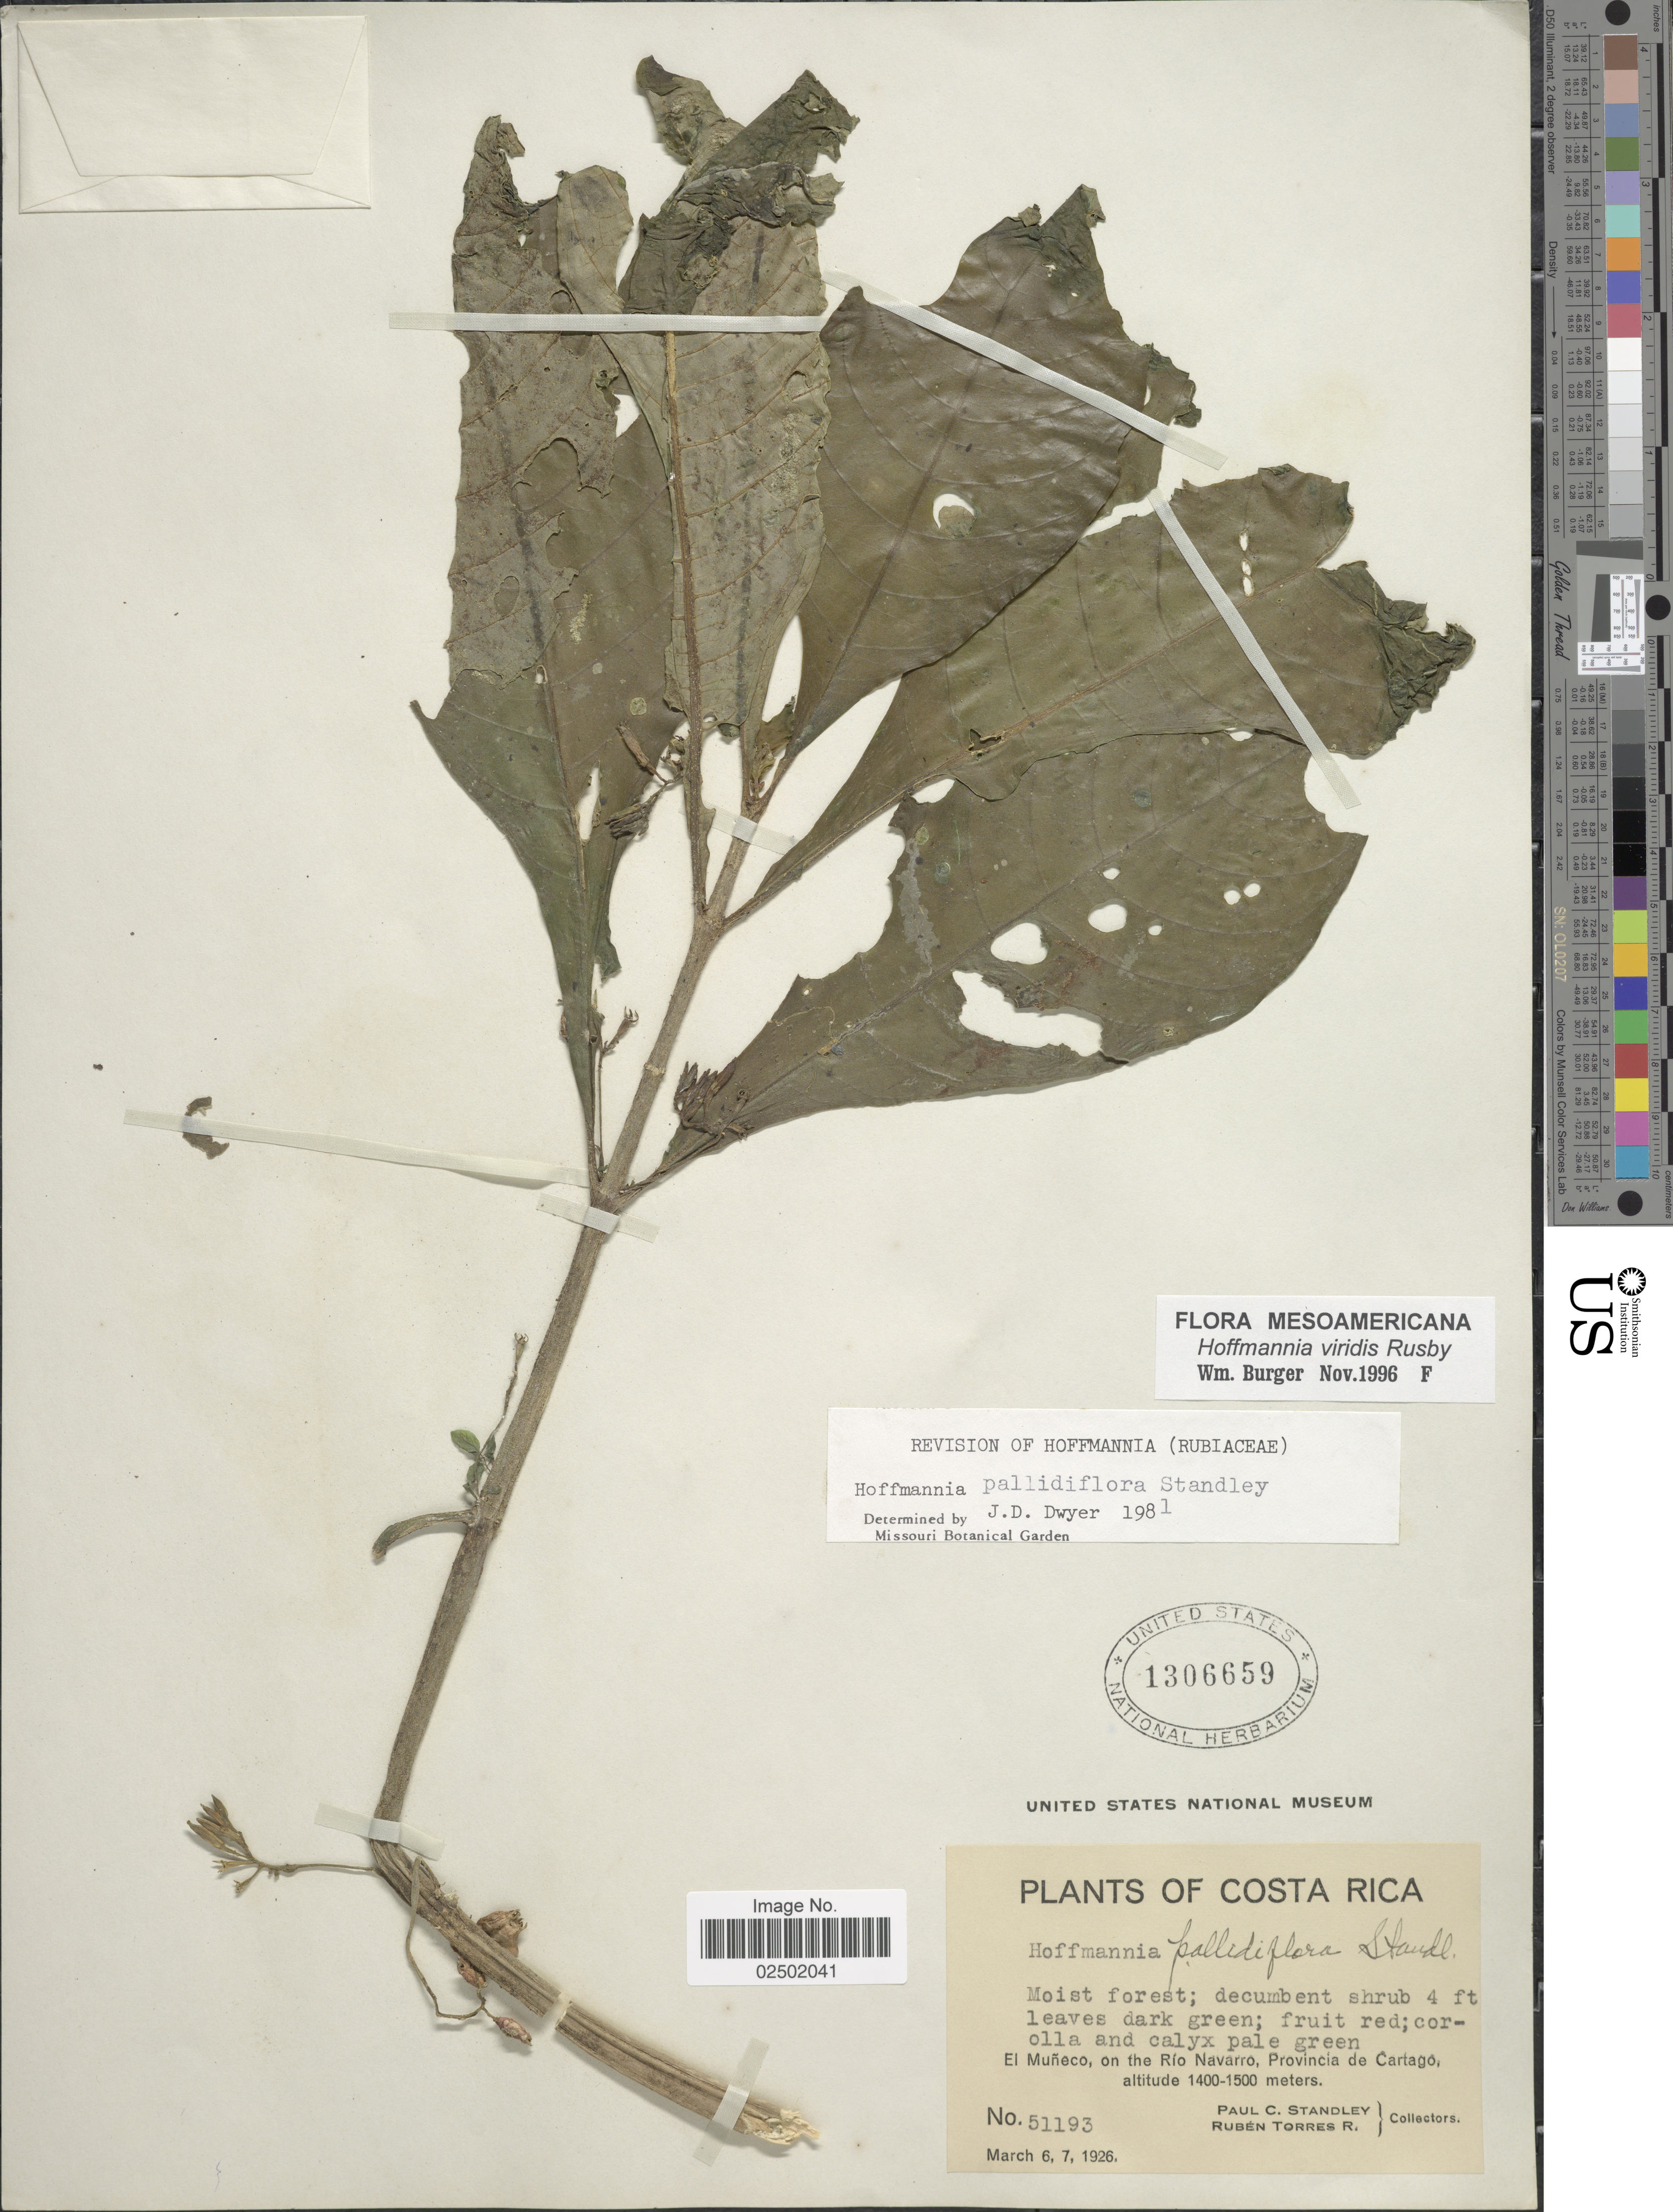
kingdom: Plantae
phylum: Tracheophyta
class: Magnoliopsida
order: Gentianales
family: Rubiaceae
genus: Hoffmannia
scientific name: Hoffmannia viridis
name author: Rusby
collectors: P. C. Standley & R. Torres Rojas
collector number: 51193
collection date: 1926-03-06/1926-03-07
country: Costa Rica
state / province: Cartago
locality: El Muneco, on the Rio Navarro,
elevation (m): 1400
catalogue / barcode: US 1306659